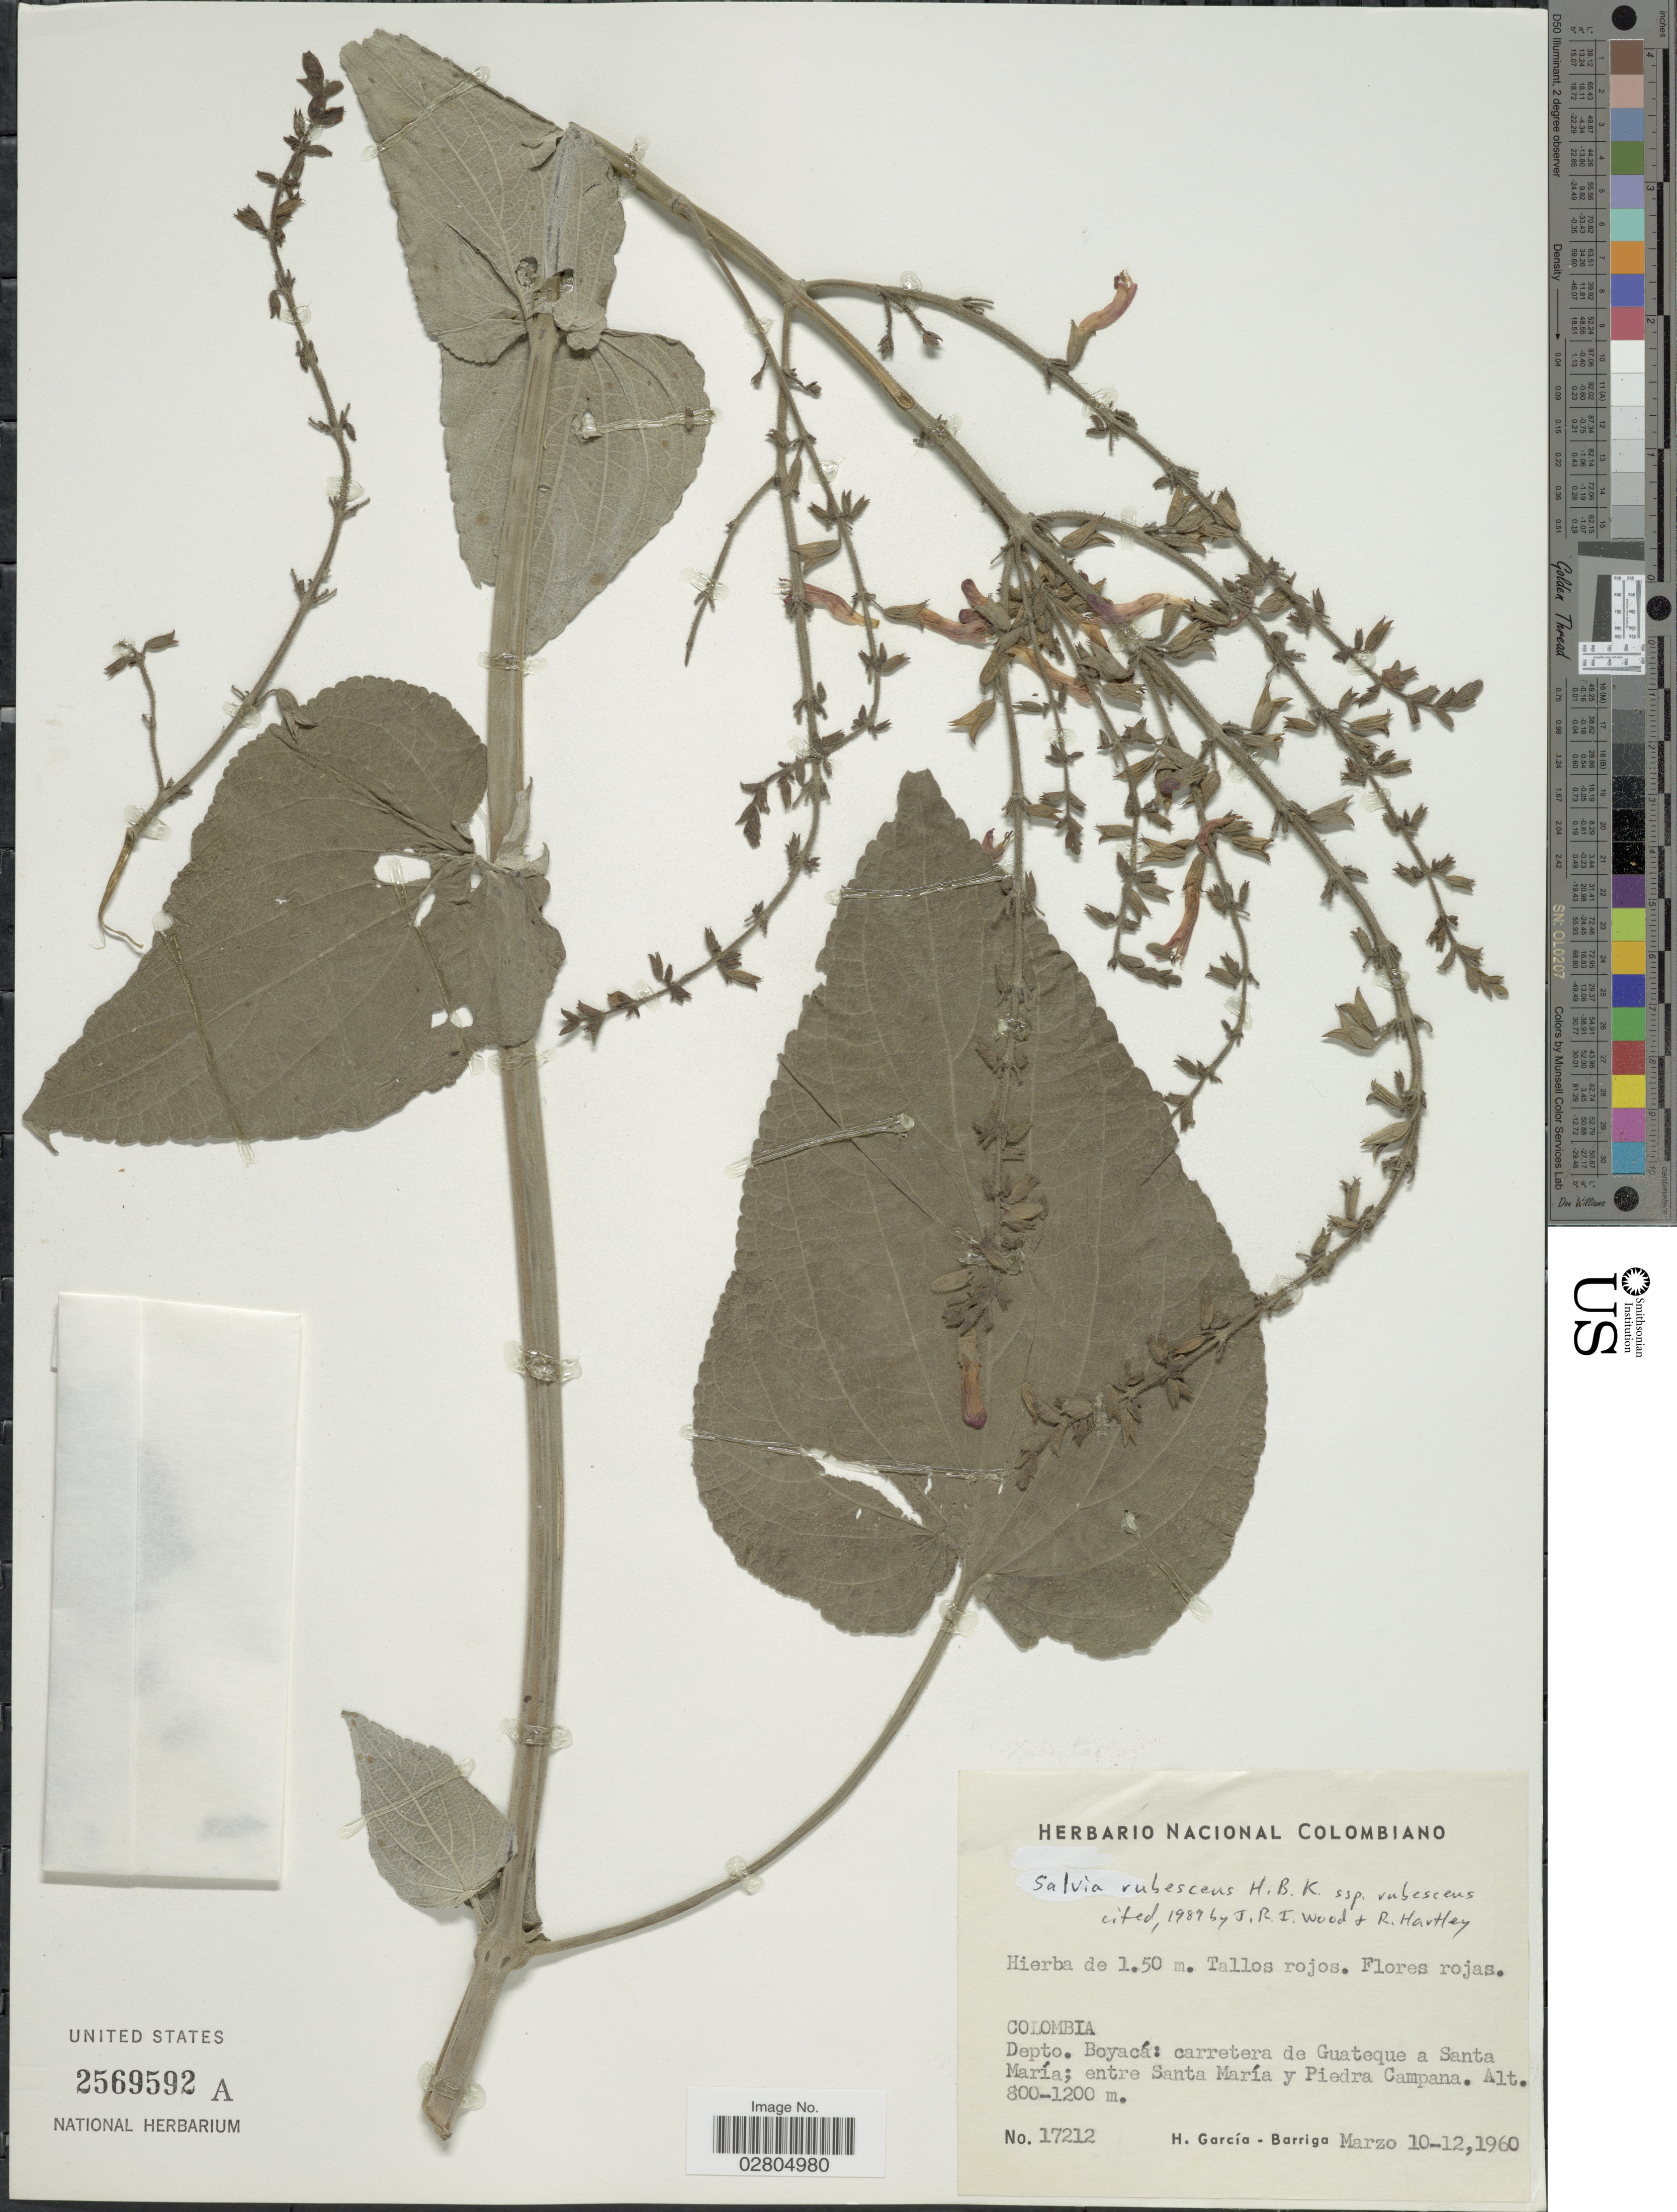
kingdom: Plantae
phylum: Tracheophyta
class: Magnoliopsida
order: Lamiales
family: Lamiaceae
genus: Salvia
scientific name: Salvia rubescens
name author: Kunth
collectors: H. García Barriga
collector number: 17212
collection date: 1960-03-10/1960-03-12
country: Colombia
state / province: Boyacá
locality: Depto. Boyacá, carretera de Guateque a Santa María, entre Santa María y Piedra Campana.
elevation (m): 800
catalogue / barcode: US 2569592A